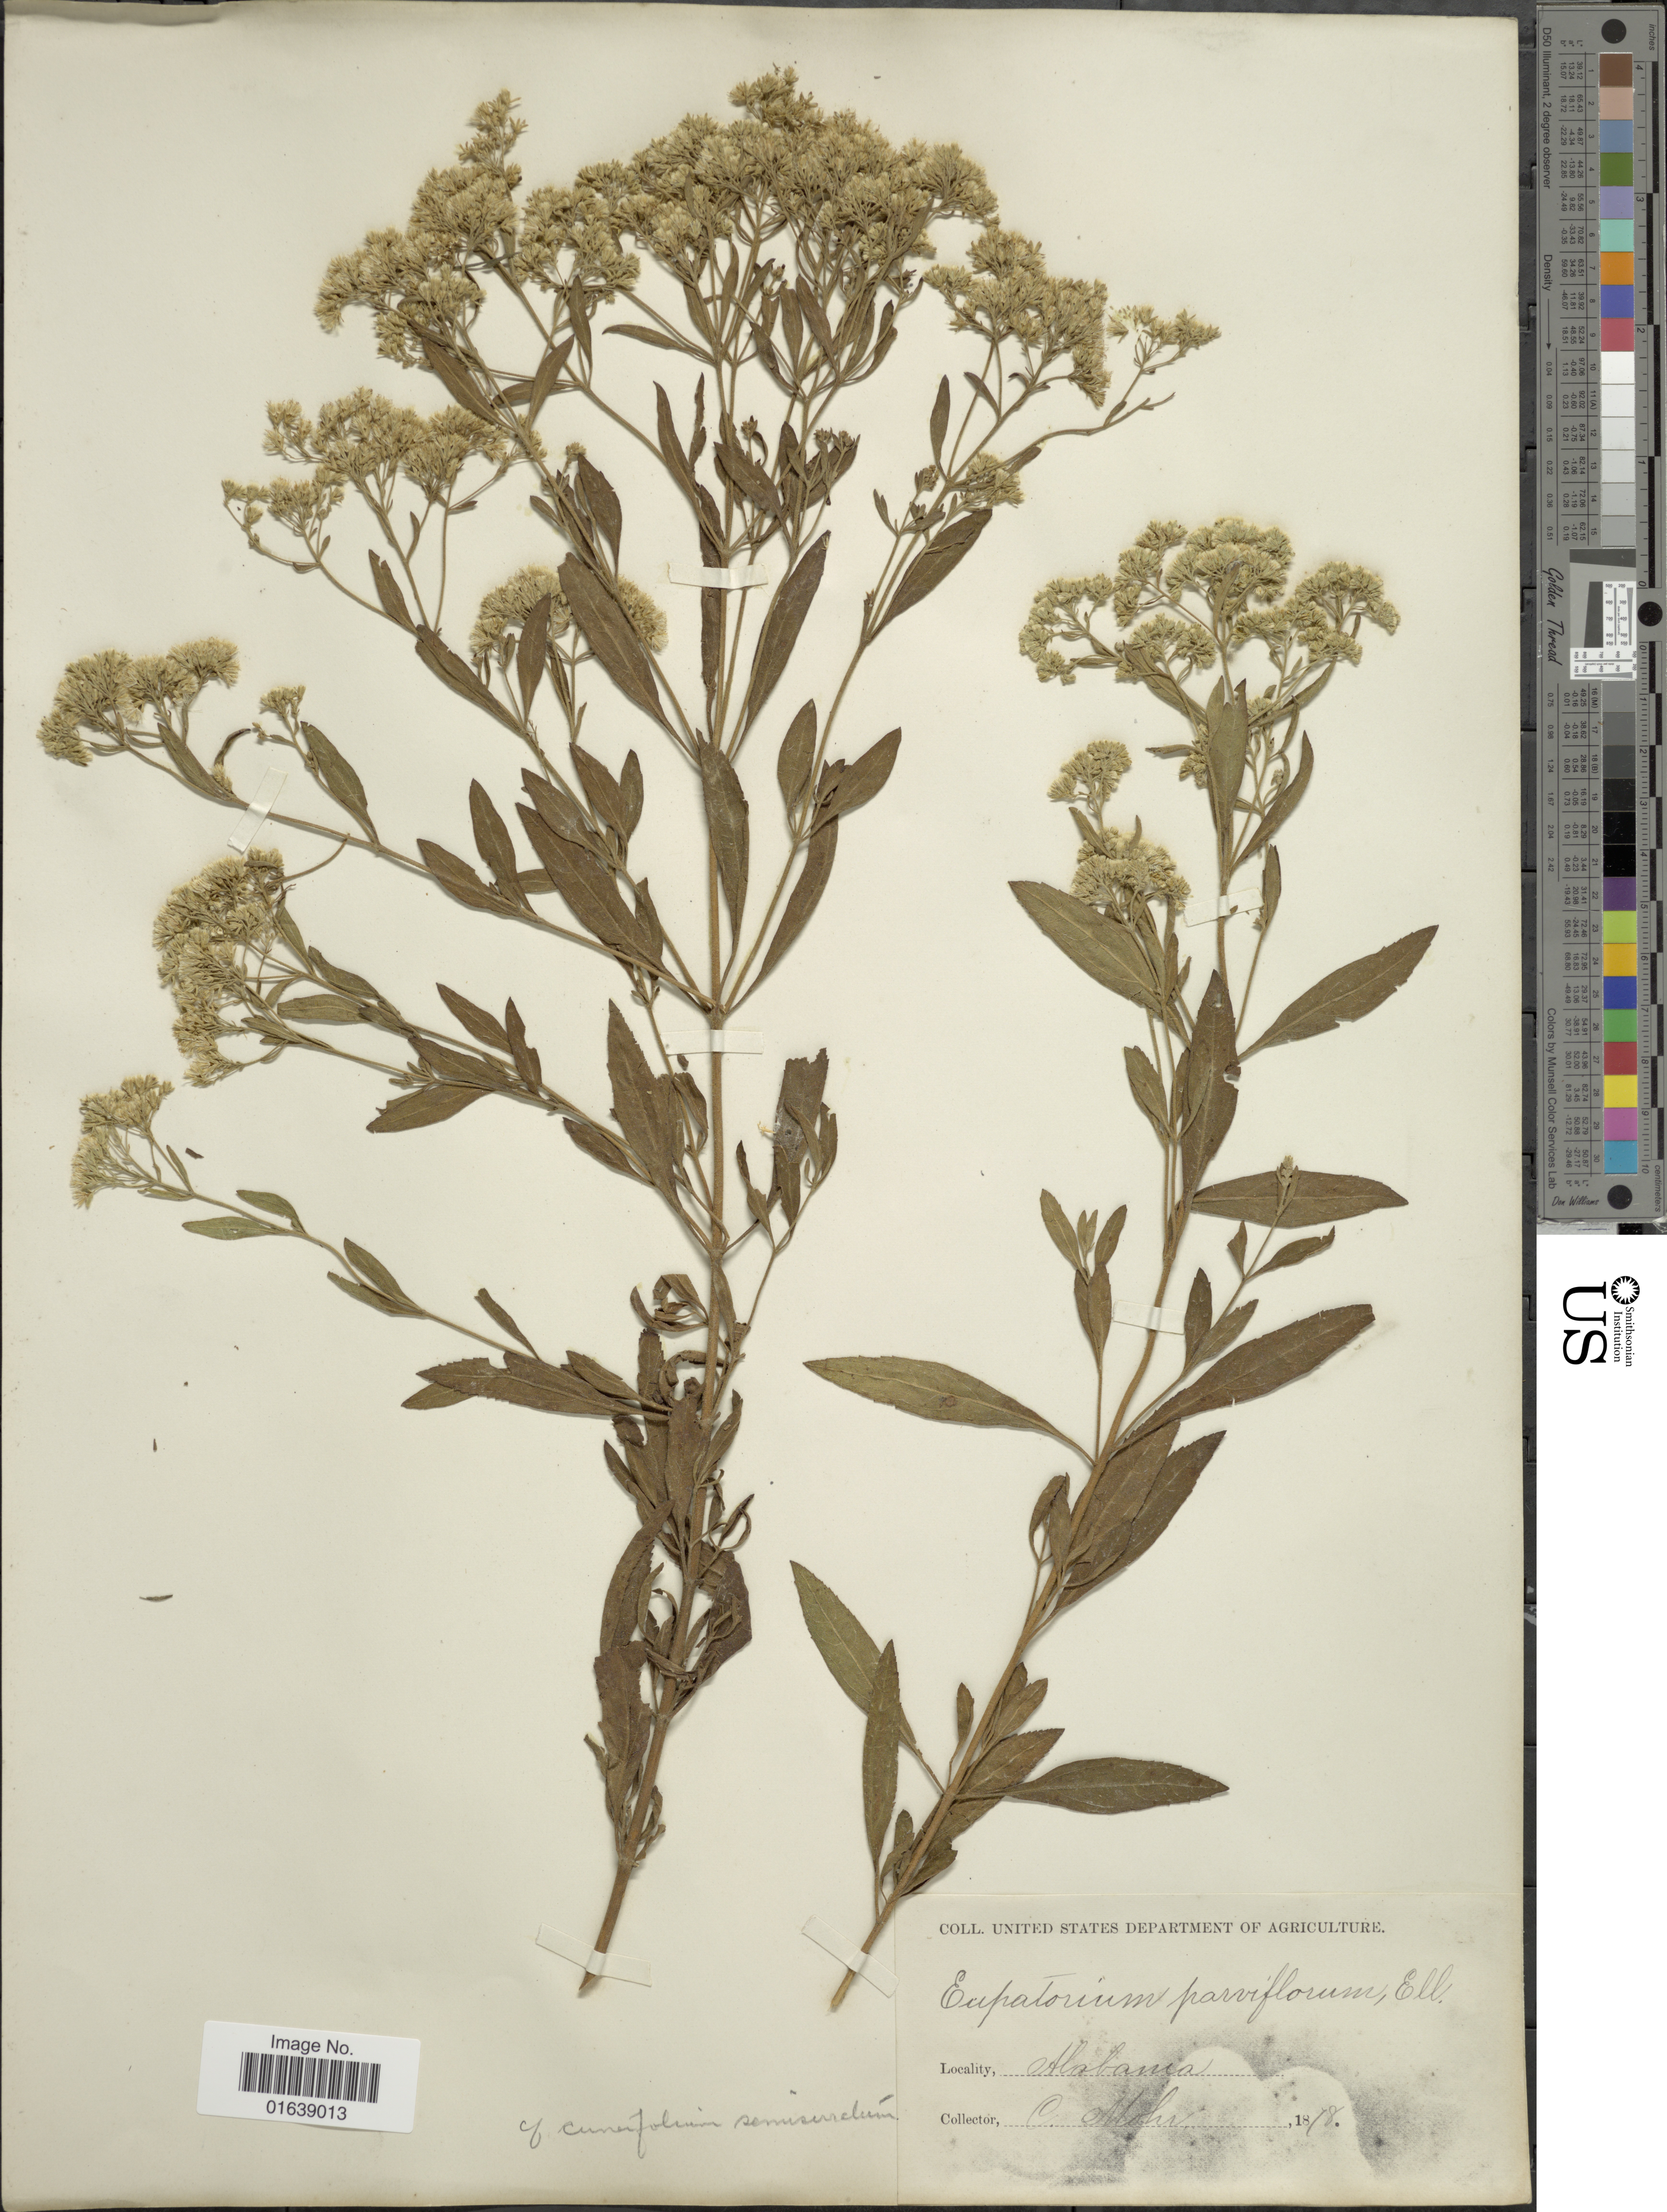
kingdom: Plantae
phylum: Tracheophyta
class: Magnoliopsida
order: Asterales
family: Asteraceae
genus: Eupatorium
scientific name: Eupatorium cuneifolium var. semiserratum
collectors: C. T. Mohr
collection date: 1878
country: United States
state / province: Alabama